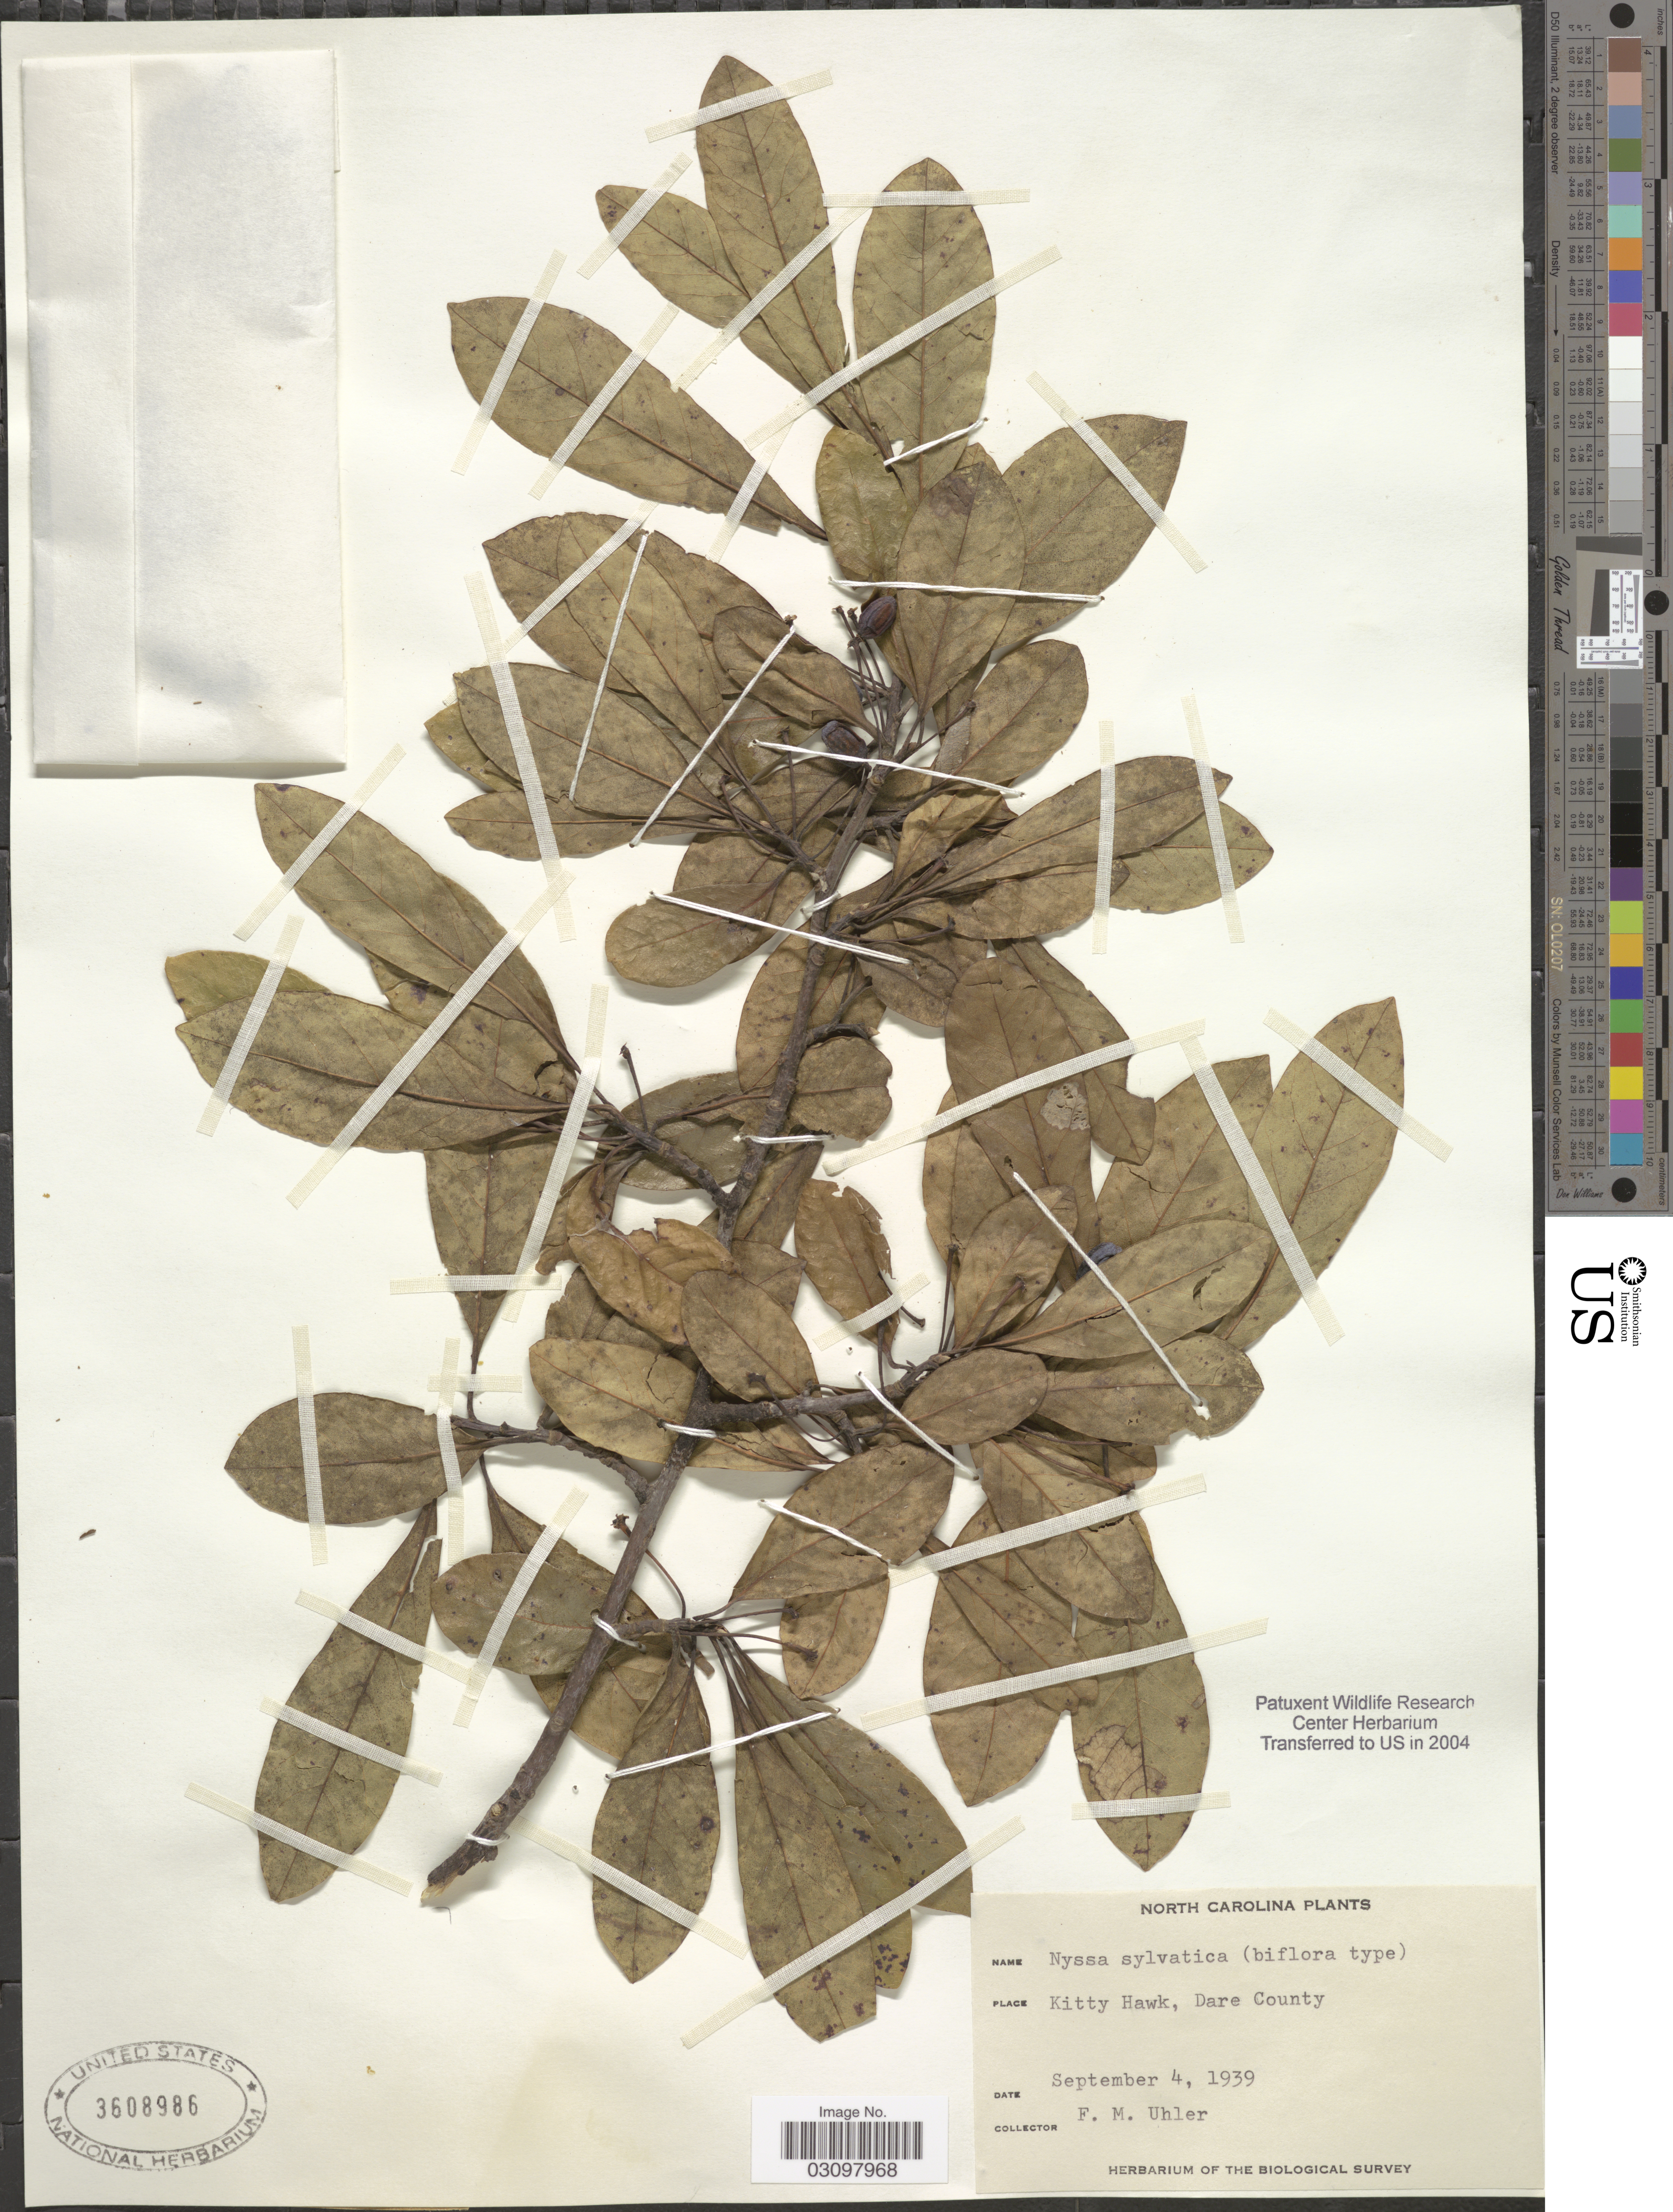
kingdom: Plantae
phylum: Tracheophyta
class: Magnoliopsida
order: Cornales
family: Nyssaceae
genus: Nyssa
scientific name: Nyssa sylvatica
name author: Marshall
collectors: F. M. Uhler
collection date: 1939-09-04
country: United States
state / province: North Carolina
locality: Kitty Hawk, Dare County.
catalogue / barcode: US 3608986